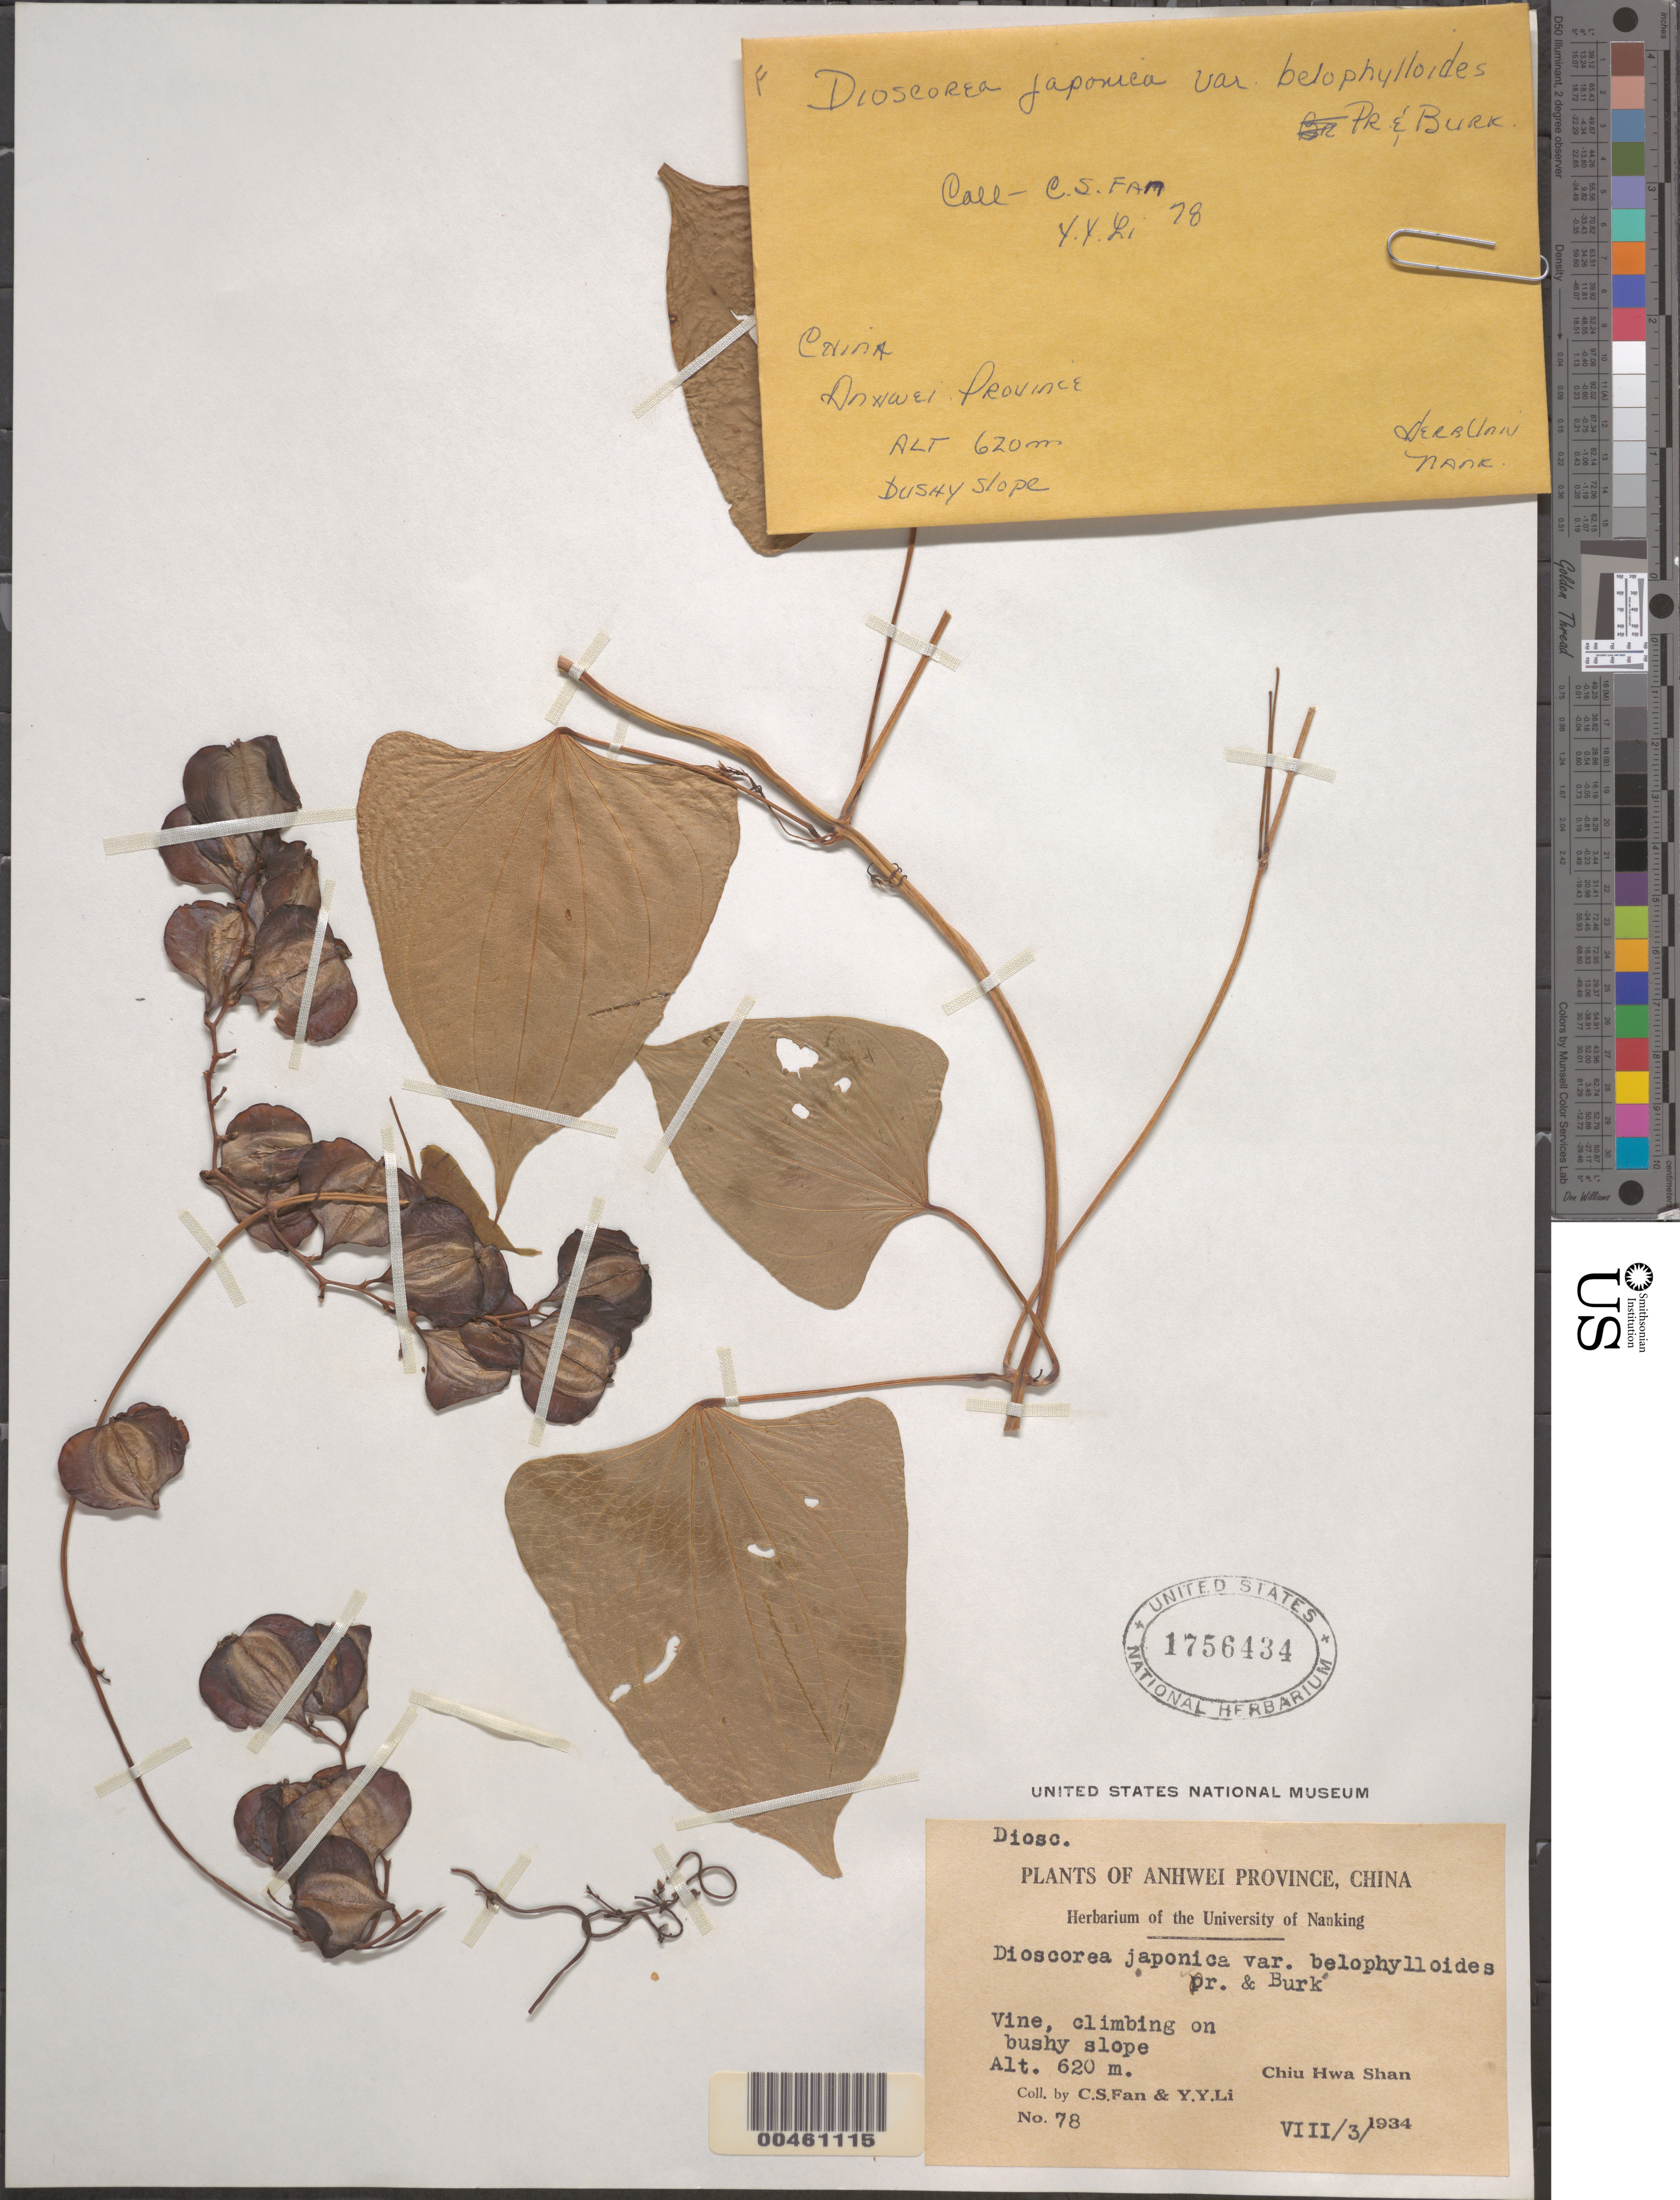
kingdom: Plantae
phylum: Tracheophyta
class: Liliopsida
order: Dioscoreales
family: Dioscoreaceae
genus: Dioscorea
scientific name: Dioscorea japonica var. helophylloides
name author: Prain & Burkill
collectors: C. S. Fan & Y. Y. Li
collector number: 78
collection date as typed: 03 Aug 1934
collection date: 1934-08-03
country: China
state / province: Anhui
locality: Chiu Hwa Shan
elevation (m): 620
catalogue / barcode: US 1756434